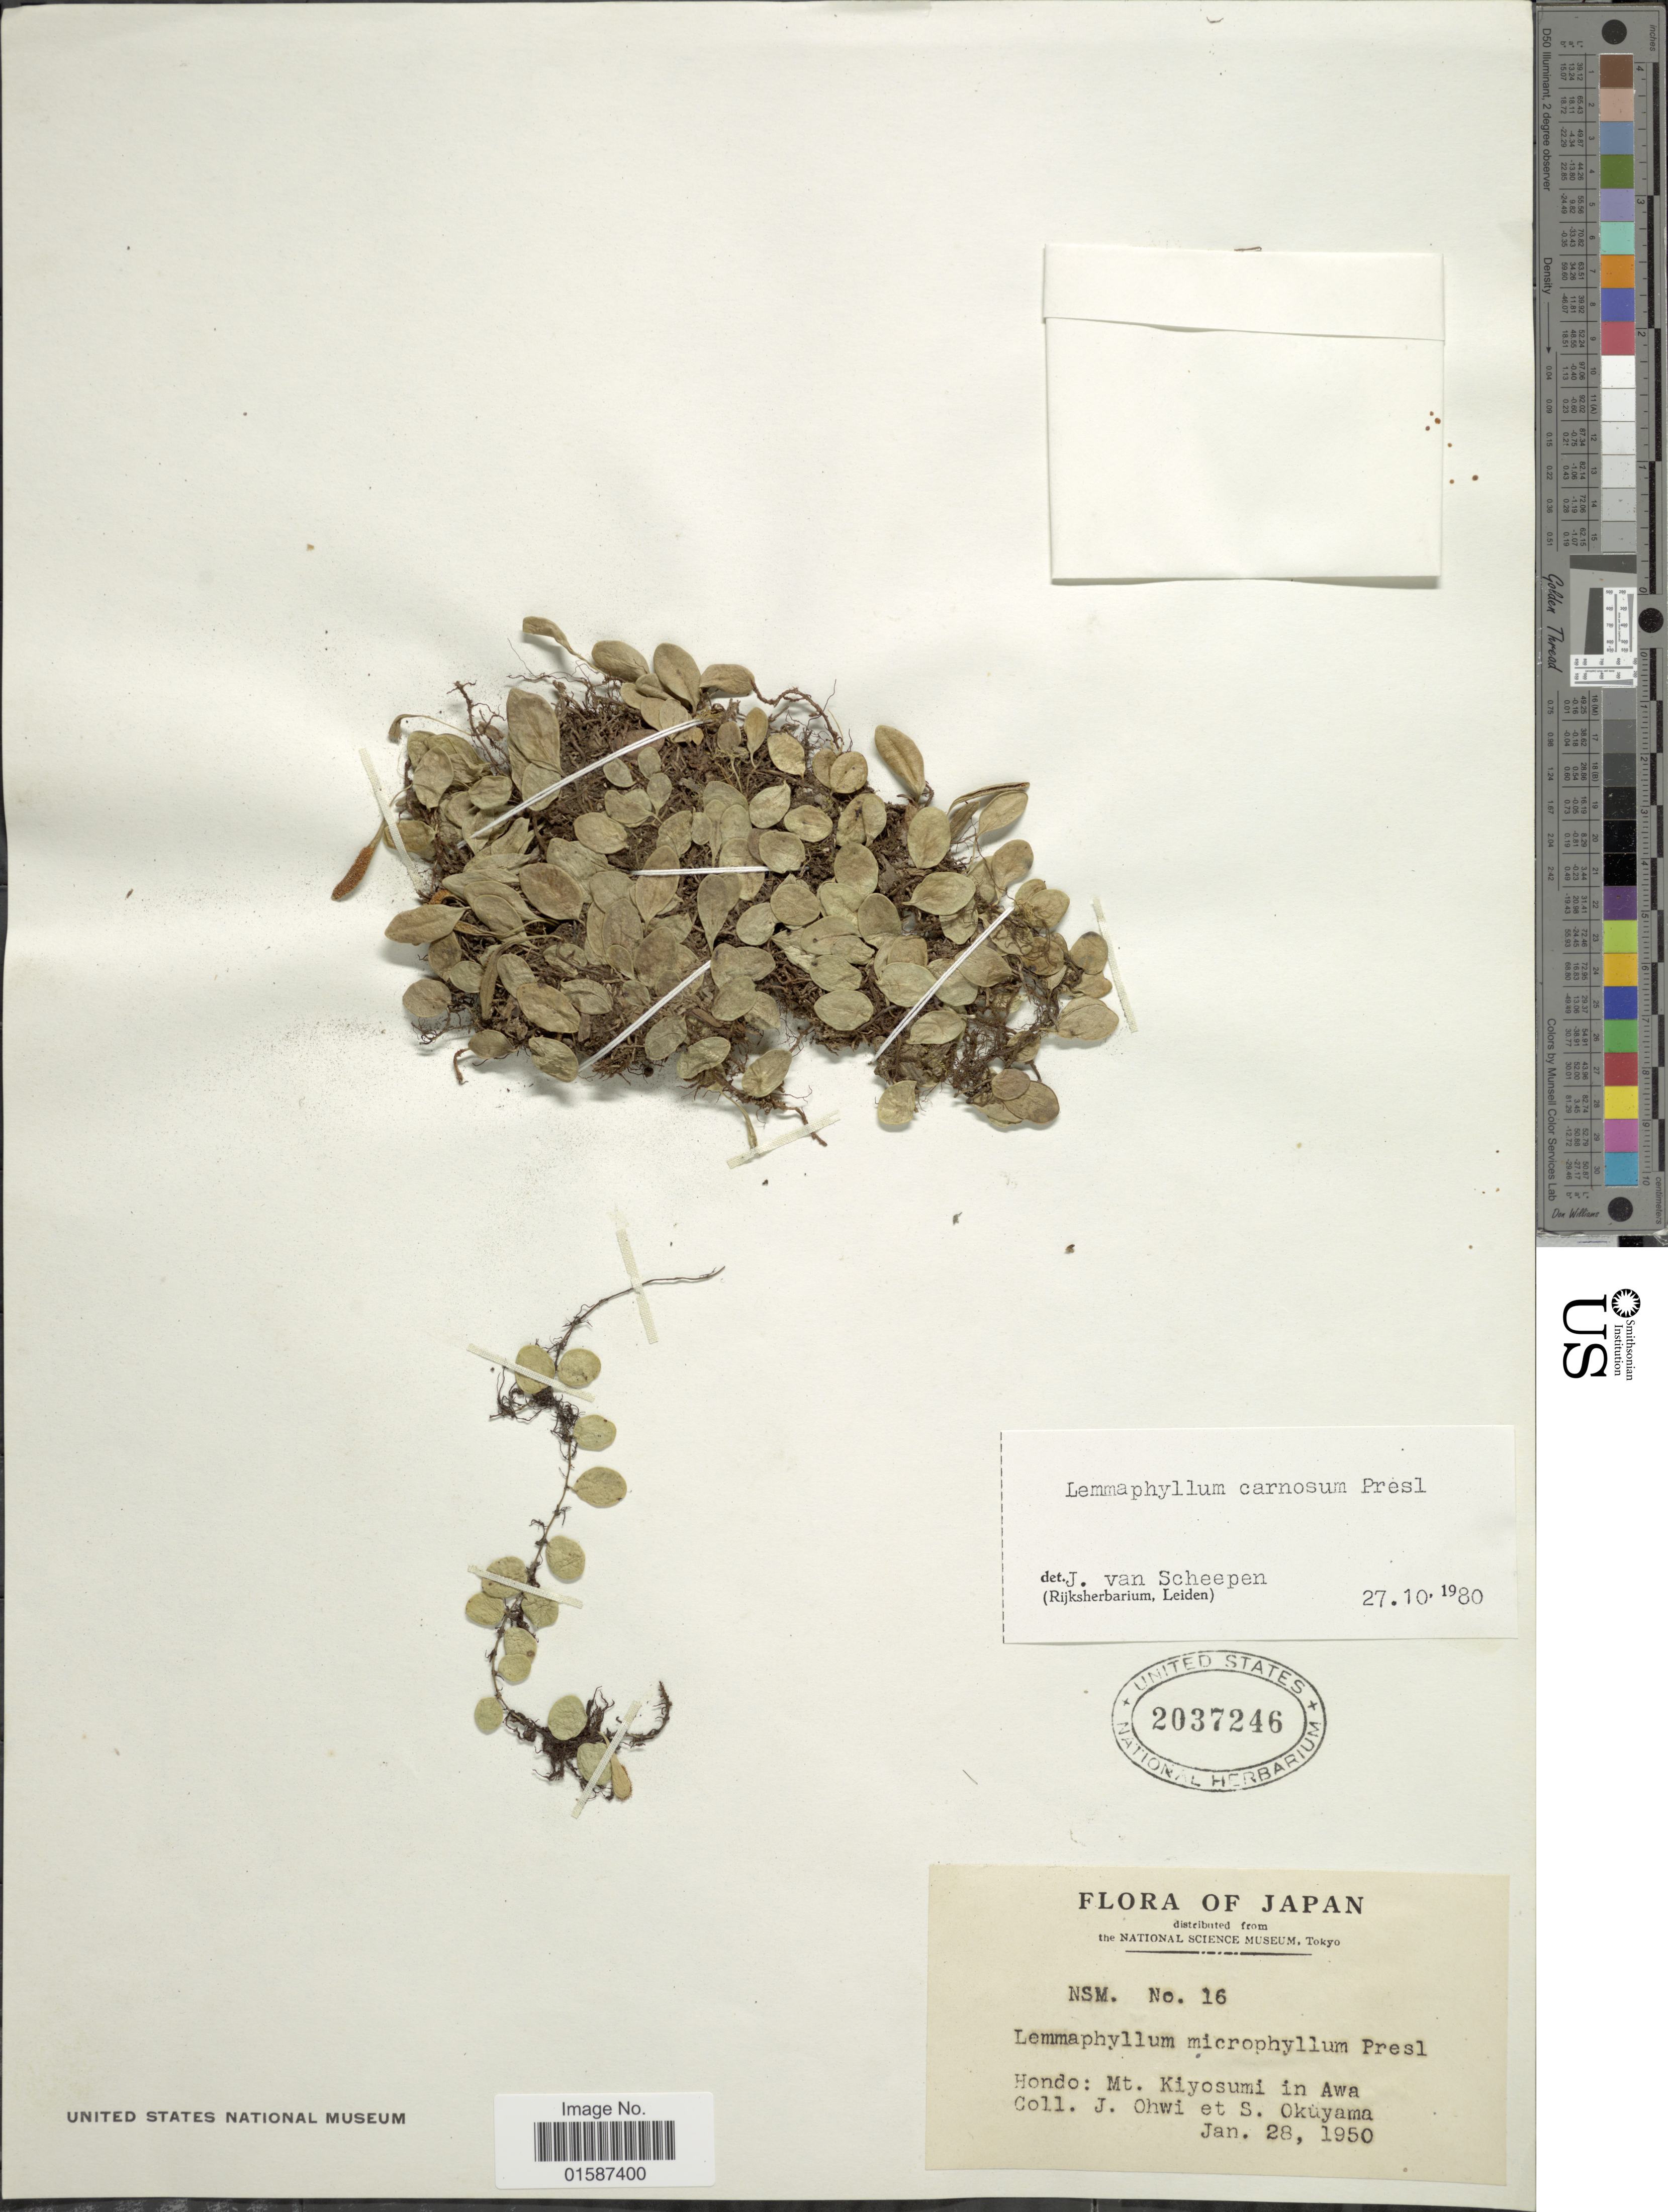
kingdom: Plantae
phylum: Tracheophyta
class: Polypodiopsida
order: Polypodiales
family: Polypodiaceae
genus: Lemmaphyllum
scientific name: Lemmaphyllum microphyllum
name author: C. Presl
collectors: J. Ohwi & S. Okuyama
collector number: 16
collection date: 1950-01-28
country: Japan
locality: Hondo: Mt. Kiyosumi in Awa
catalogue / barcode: US 2037246